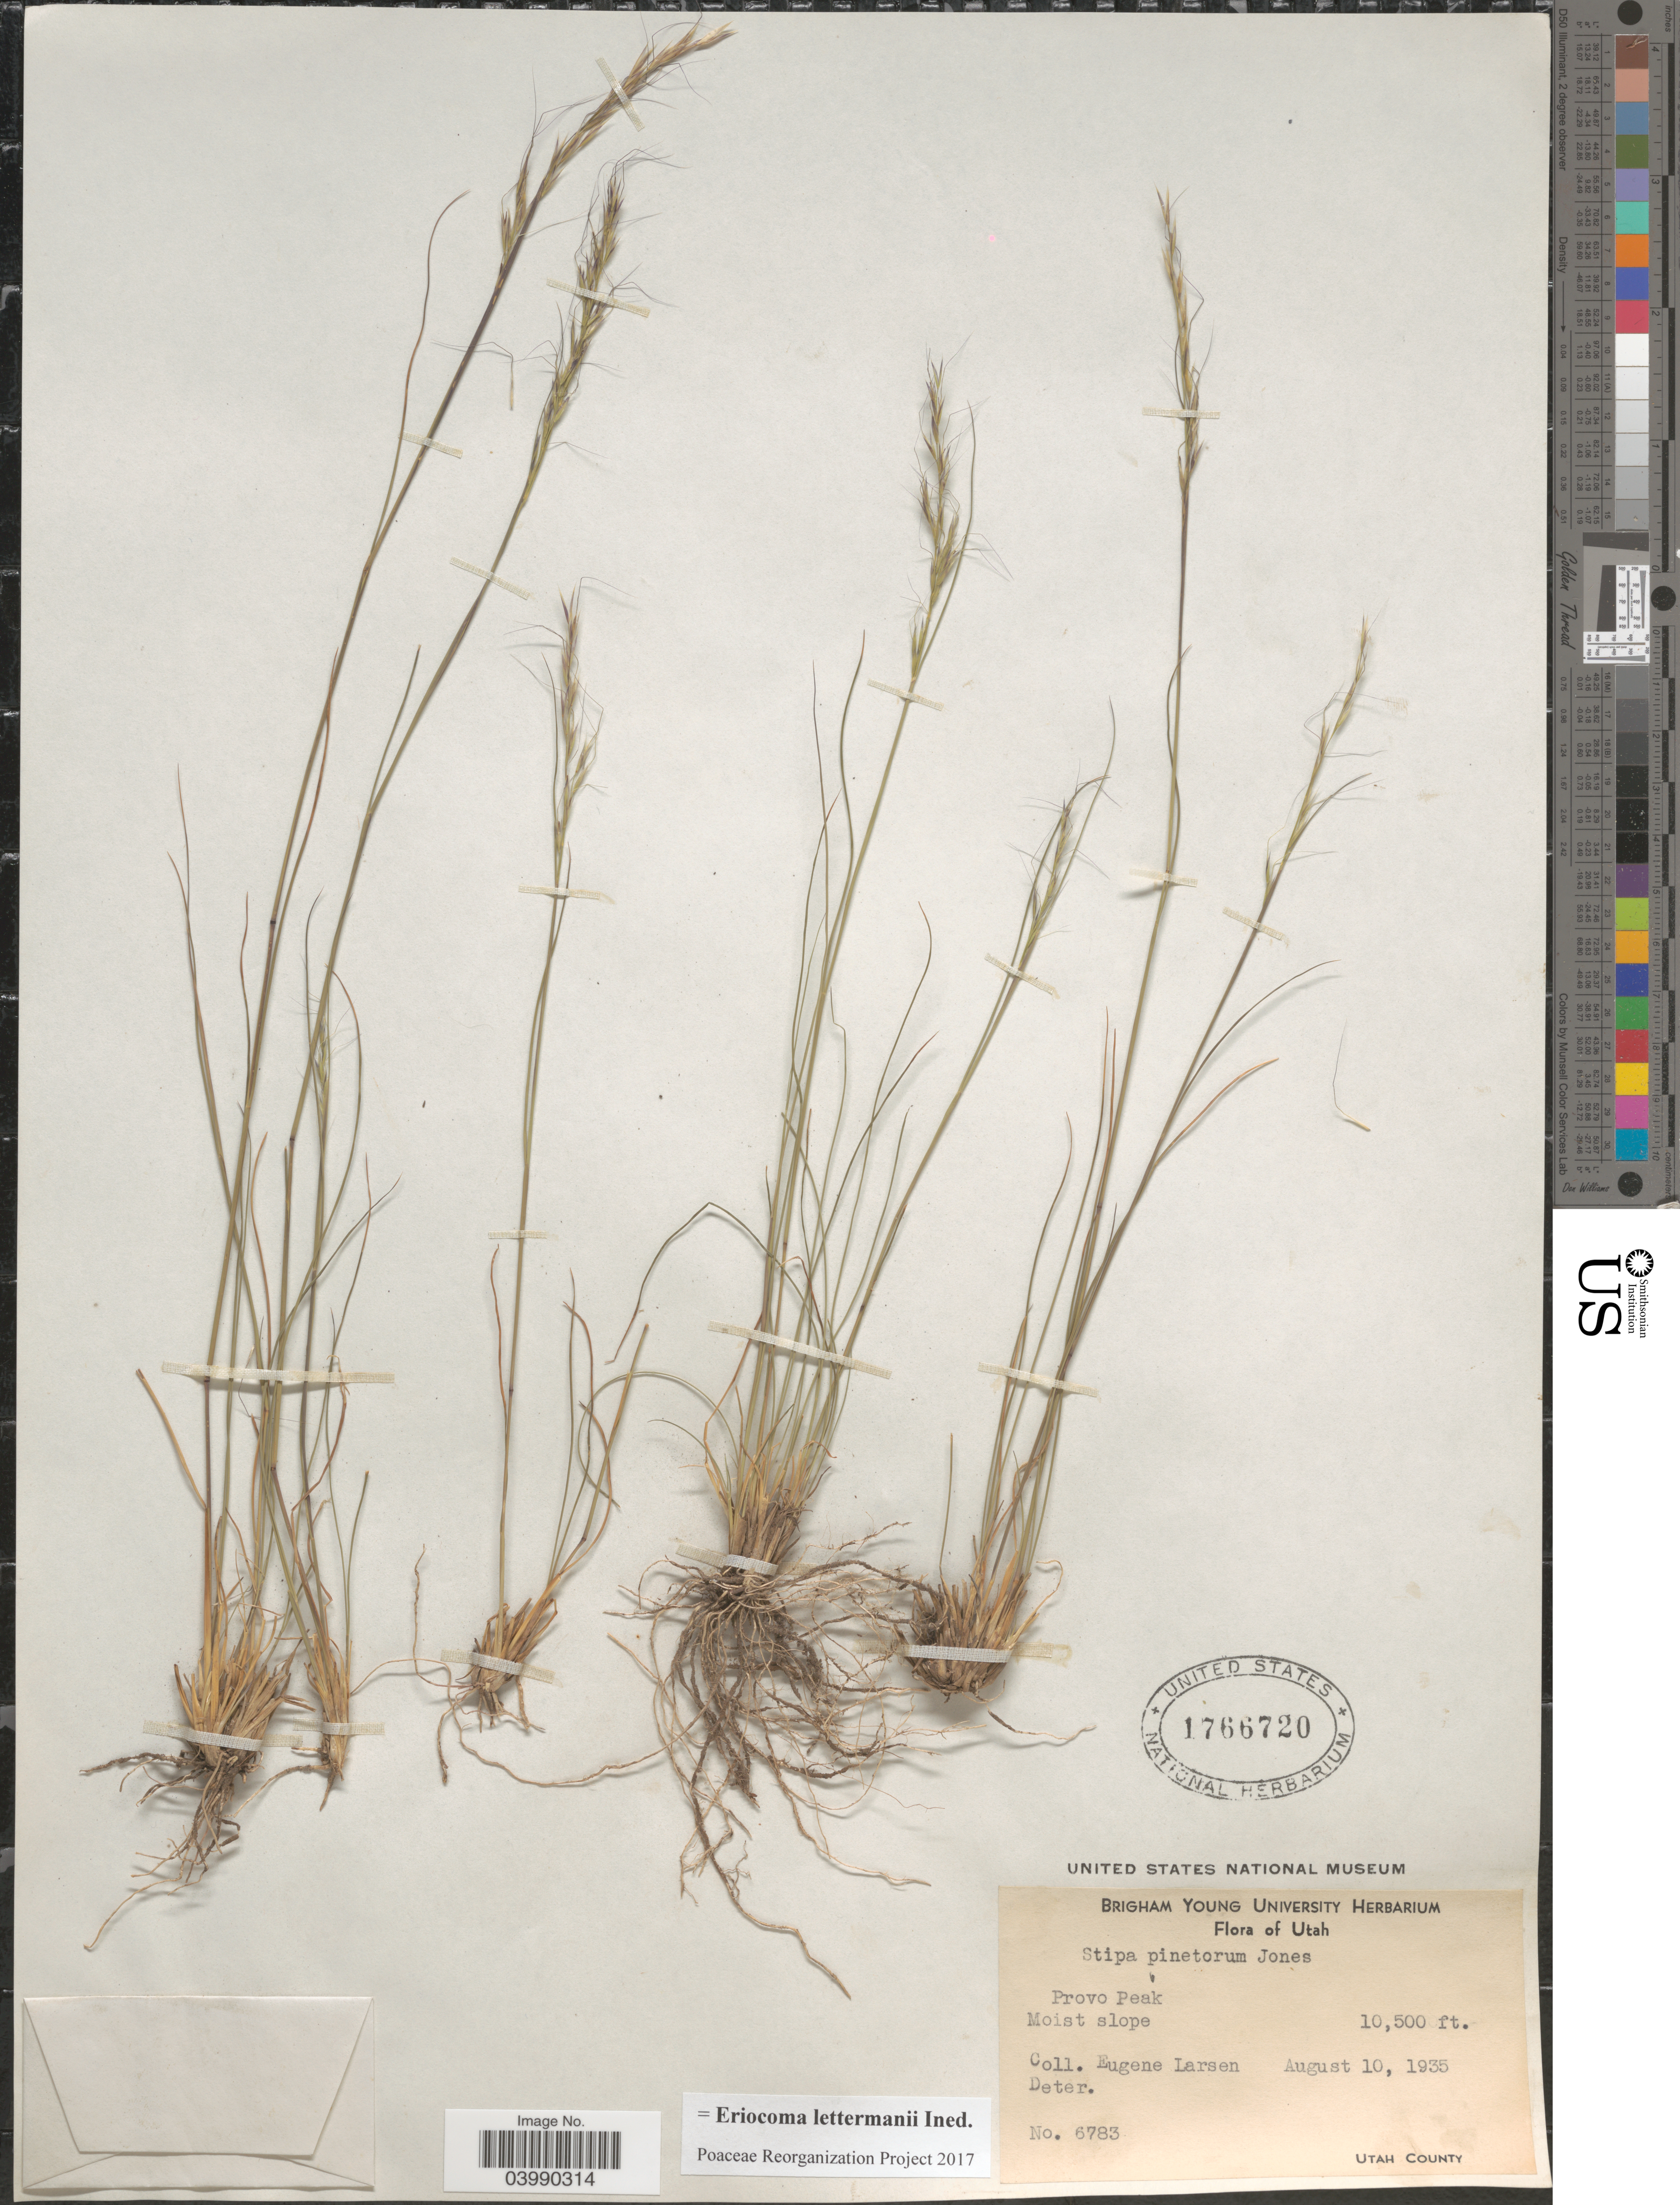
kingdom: Plantae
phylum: Tracheophyta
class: Liliopsida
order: Poales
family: Poaceae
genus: Eriocoma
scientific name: Eriocoma lettermanii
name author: (Vasey) Romasch.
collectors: E. Larsen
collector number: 6783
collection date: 1935-08-10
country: United States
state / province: Utah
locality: Provo Peak.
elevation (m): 3200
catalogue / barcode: US 1766720